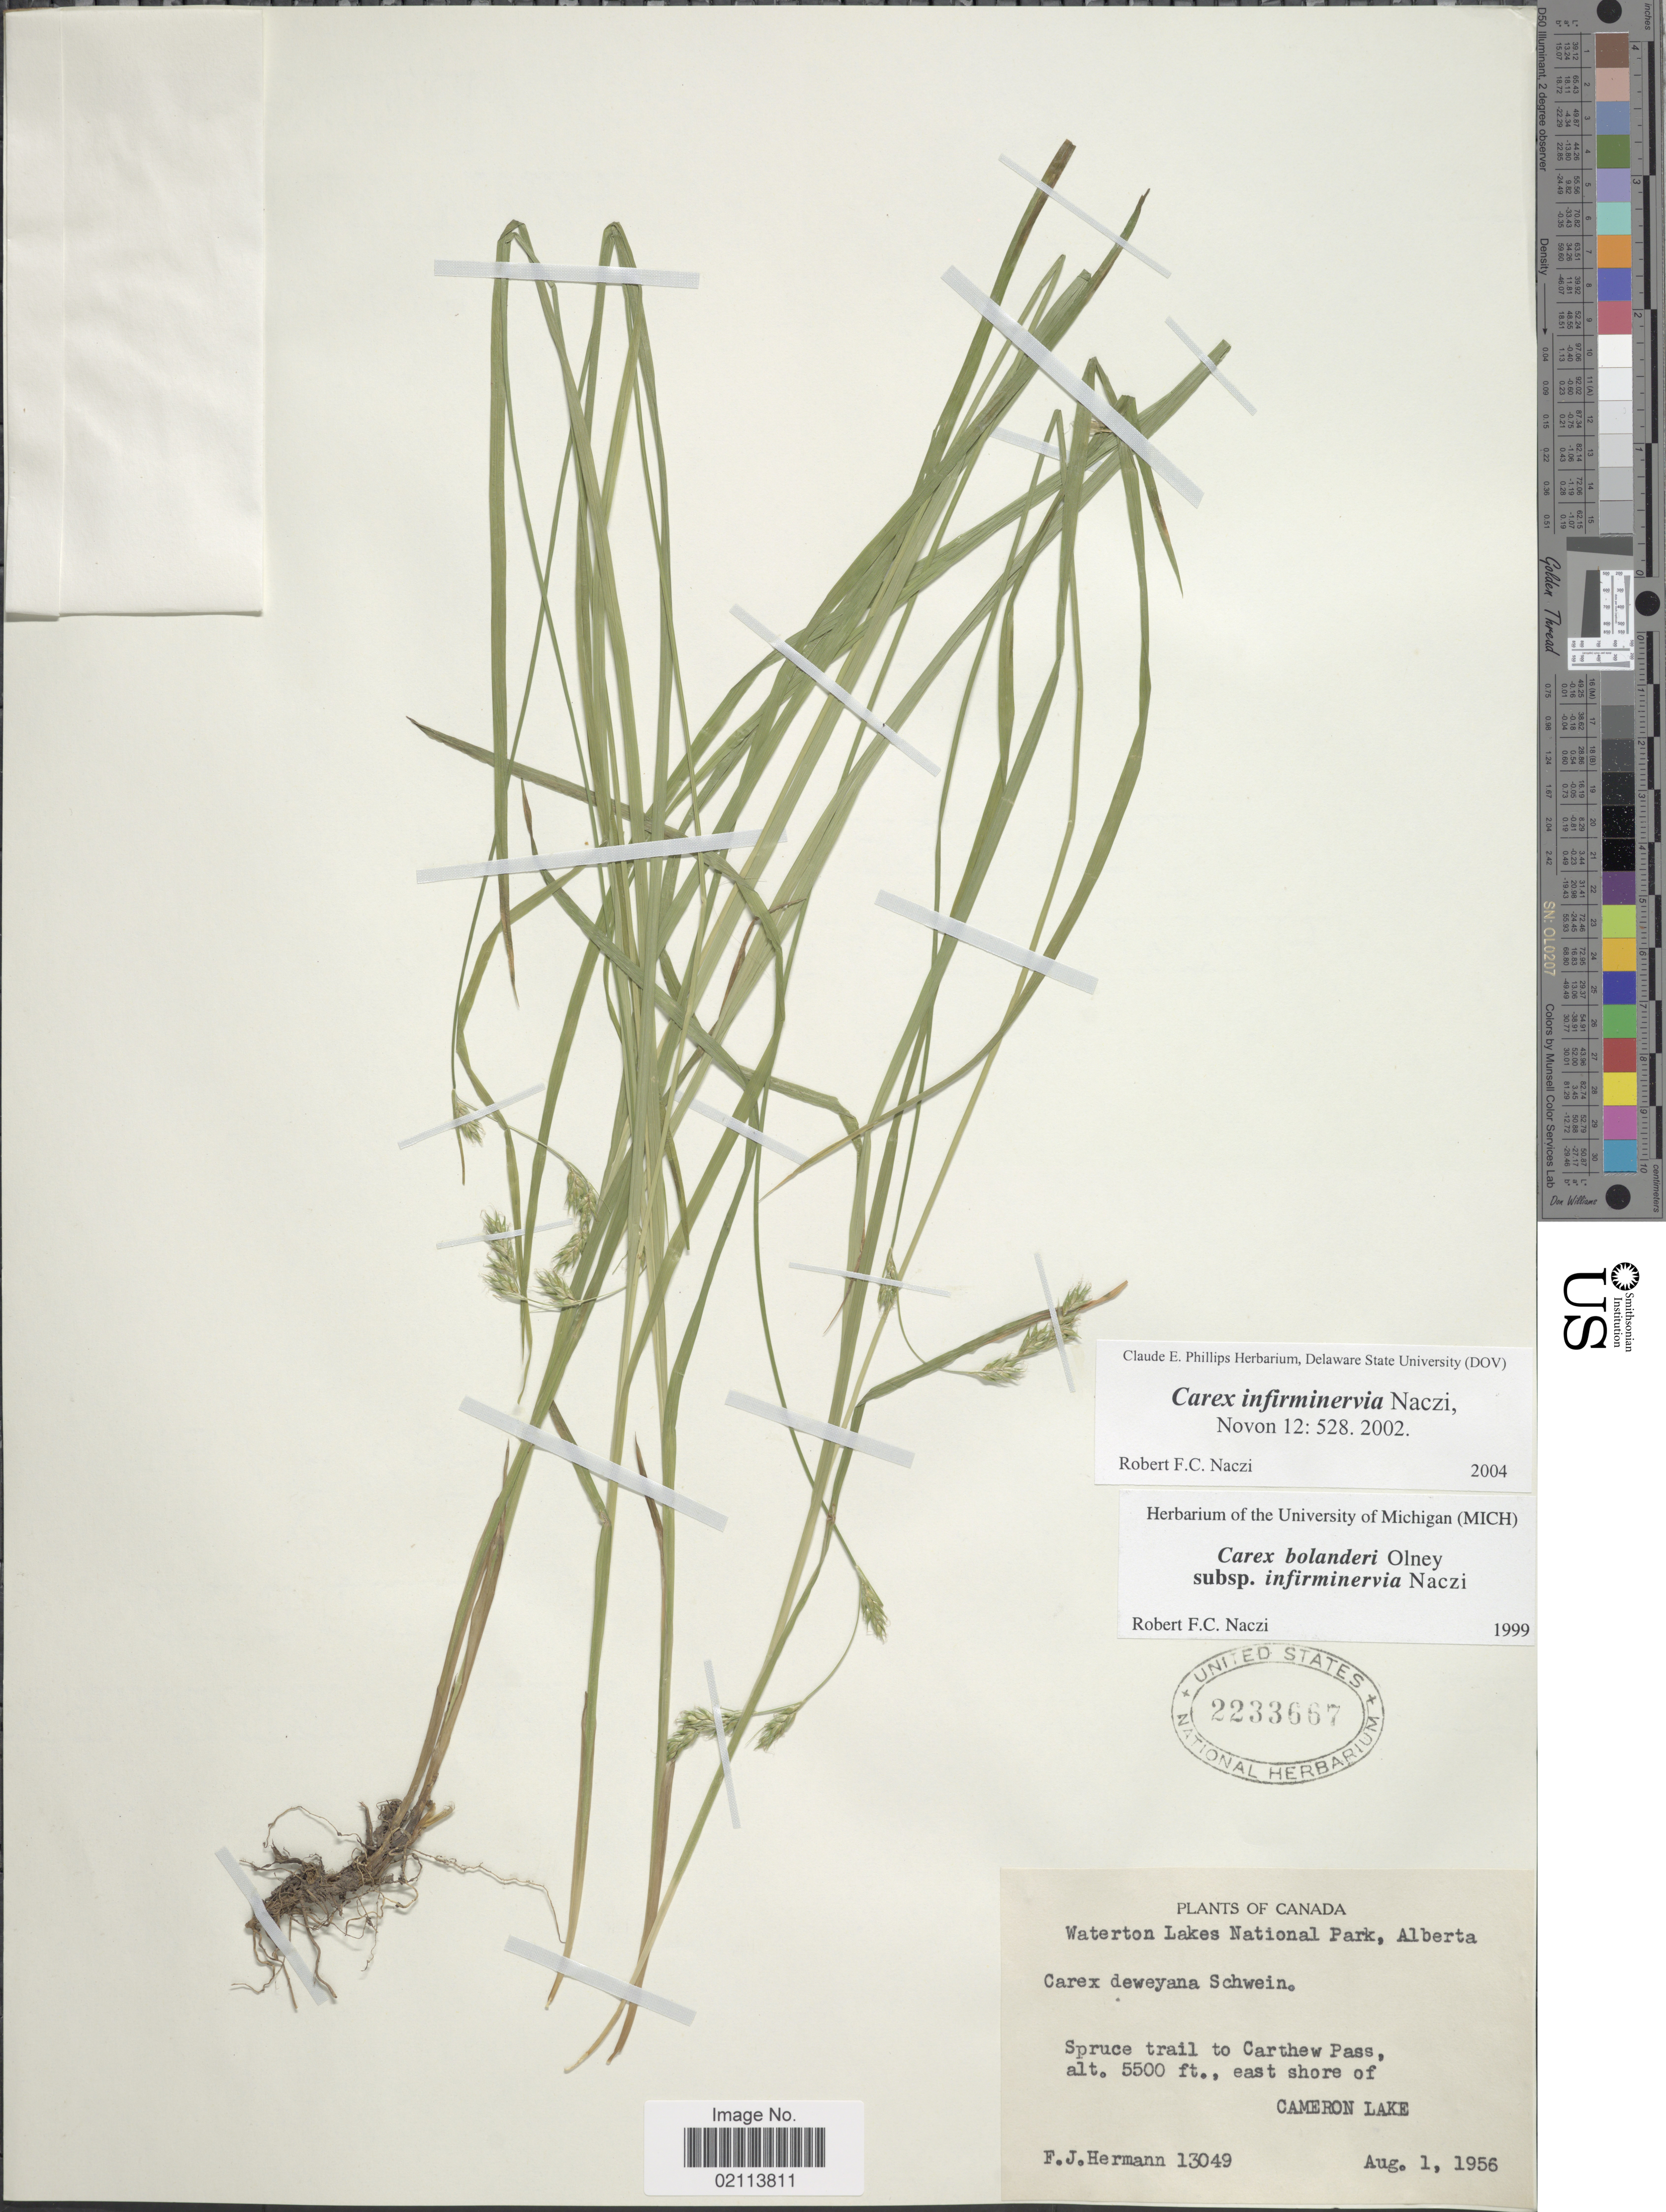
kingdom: Plantae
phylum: Tracheophyta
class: Liliopsida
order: Poales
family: Cyperaceae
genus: Carex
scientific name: Carex infirminervia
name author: Naczi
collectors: F. J. Hermann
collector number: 13049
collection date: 1956-08-01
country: Canada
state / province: Alberta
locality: Waterton Lake National Park, Alberta, Spruce trail to Carthew Pass, east shore of Cameron Lake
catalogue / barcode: US 2233667